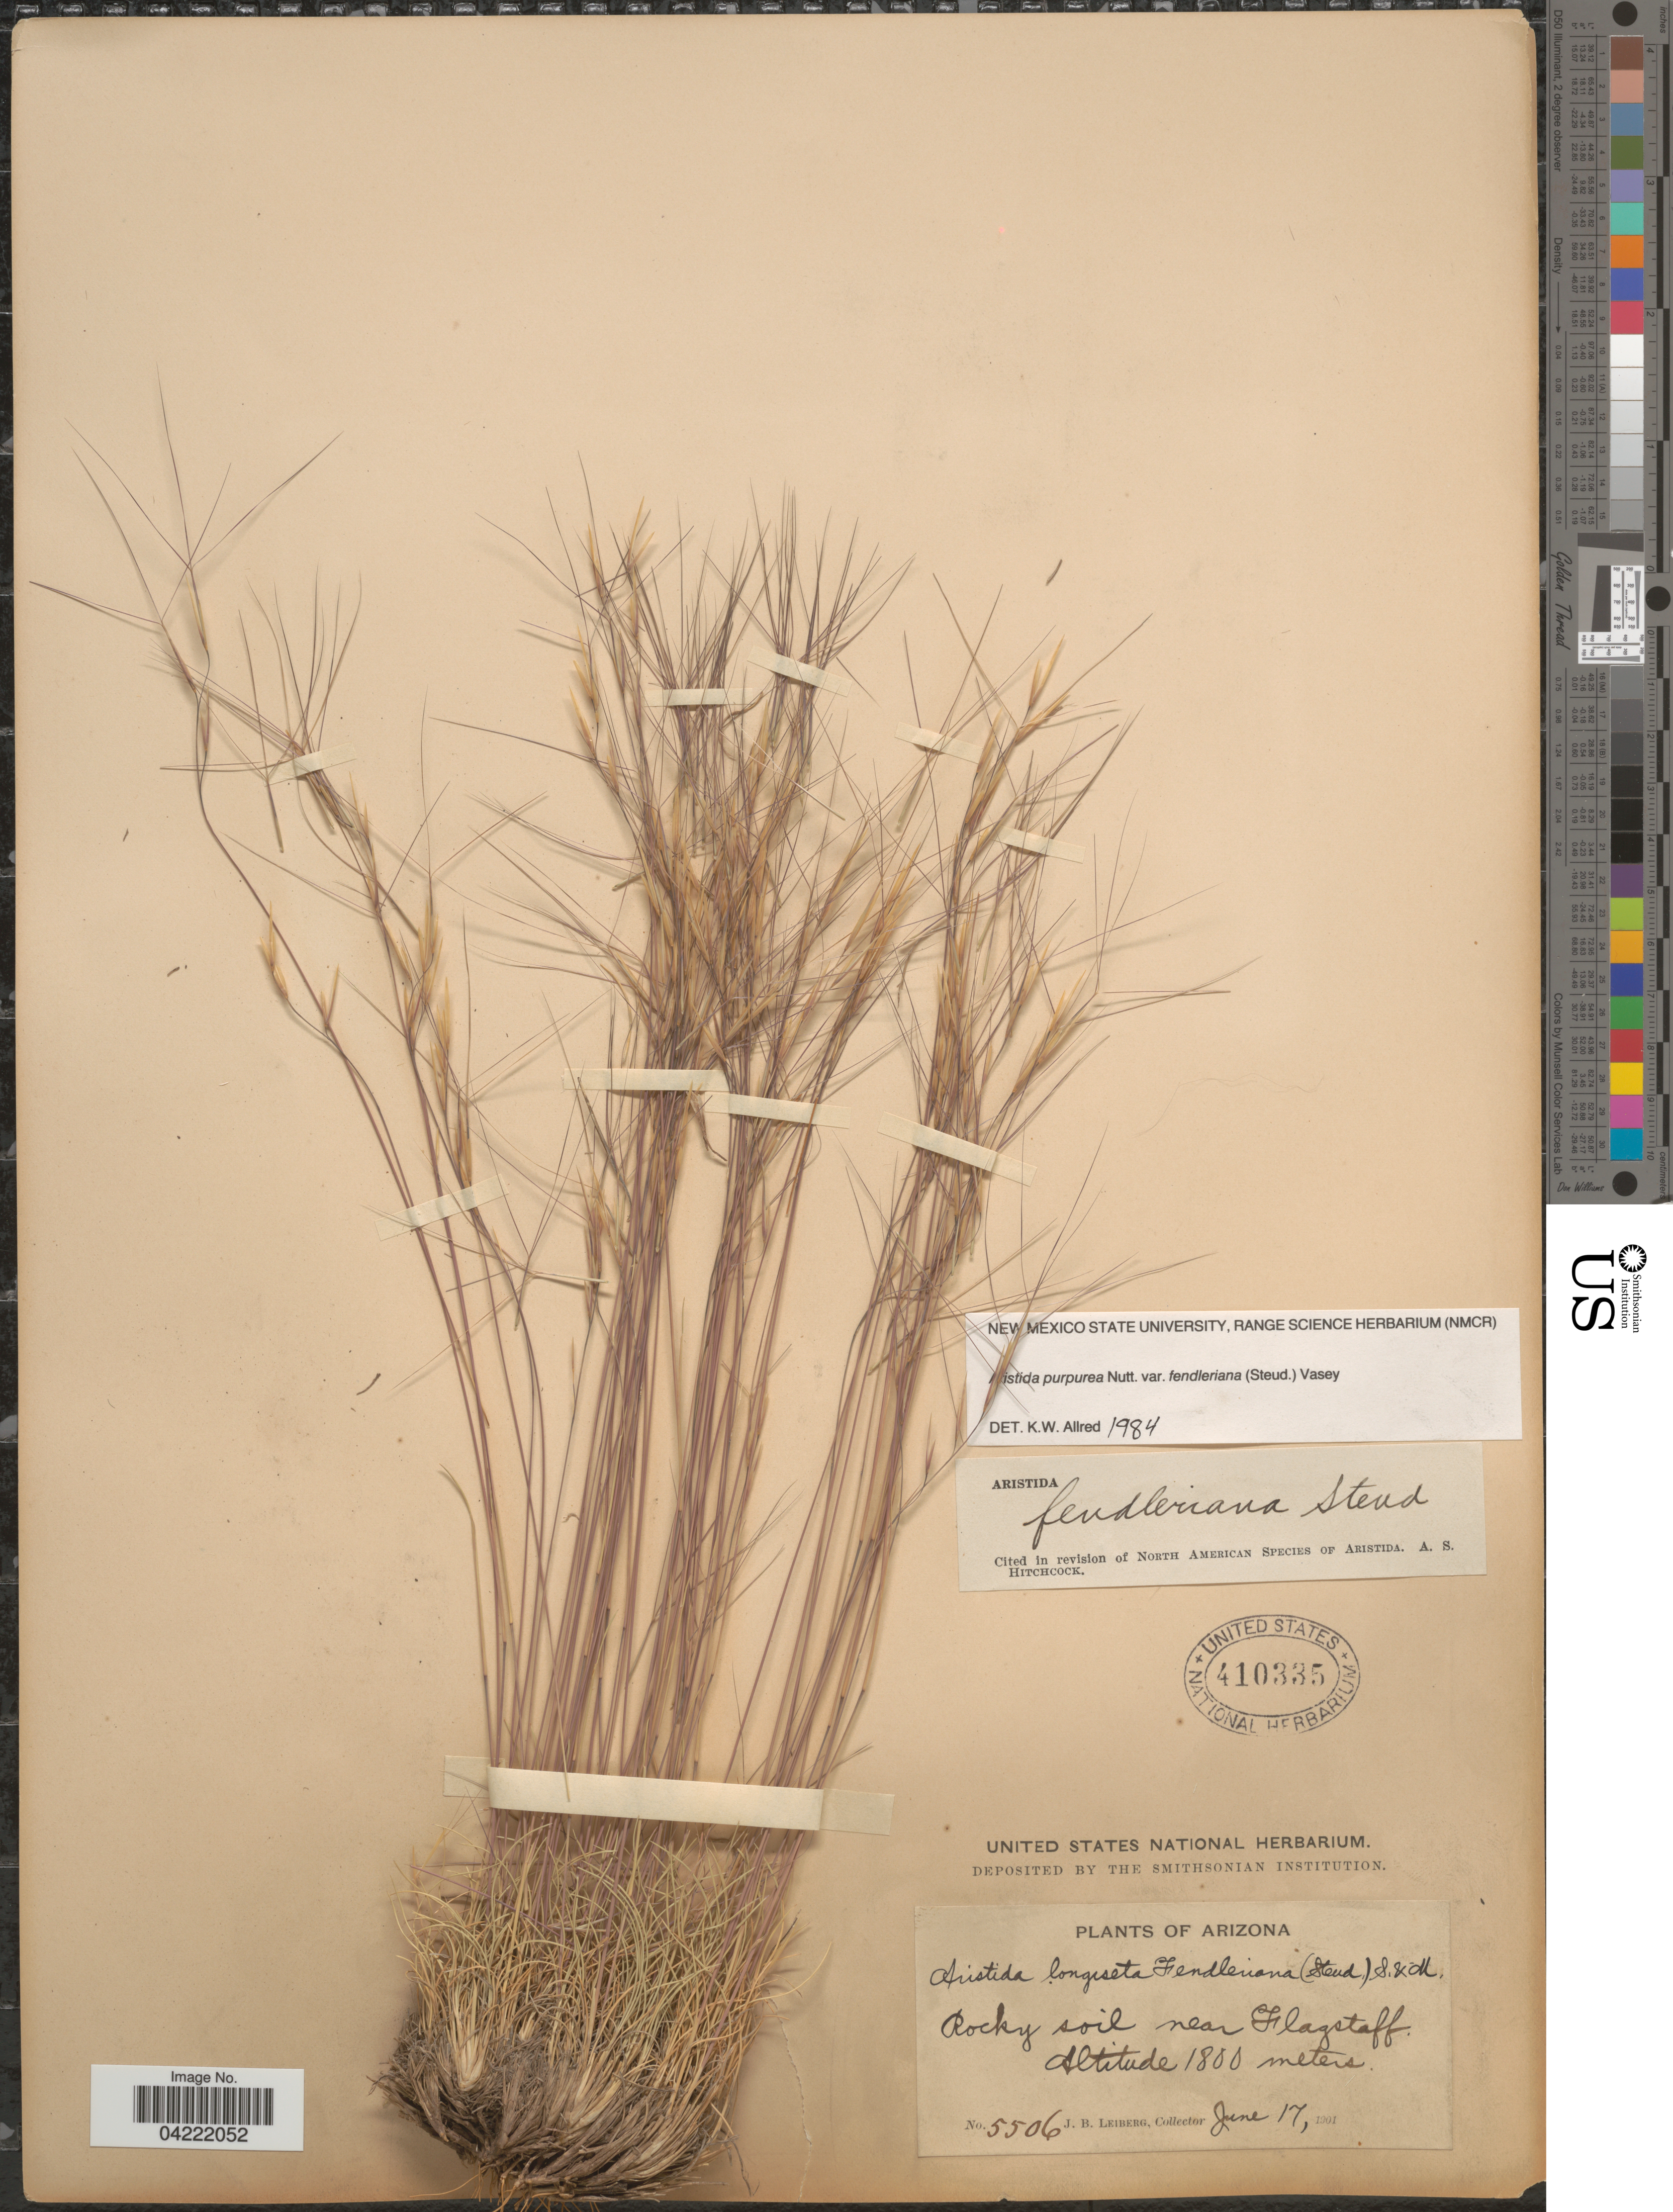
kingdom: Plantae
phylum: Tracheophyta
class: Liliopsida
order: Poales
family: Poaceae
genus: Aristida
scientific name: Aristida purpurea var. fendleriana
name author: (Steud.) Vasey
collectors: J. B. Leiberg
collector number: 5506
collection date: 1901-06-17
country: United States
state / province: Arizona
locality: Rocky soil near Flagstaff.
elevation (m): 1800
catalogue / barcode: US 410335